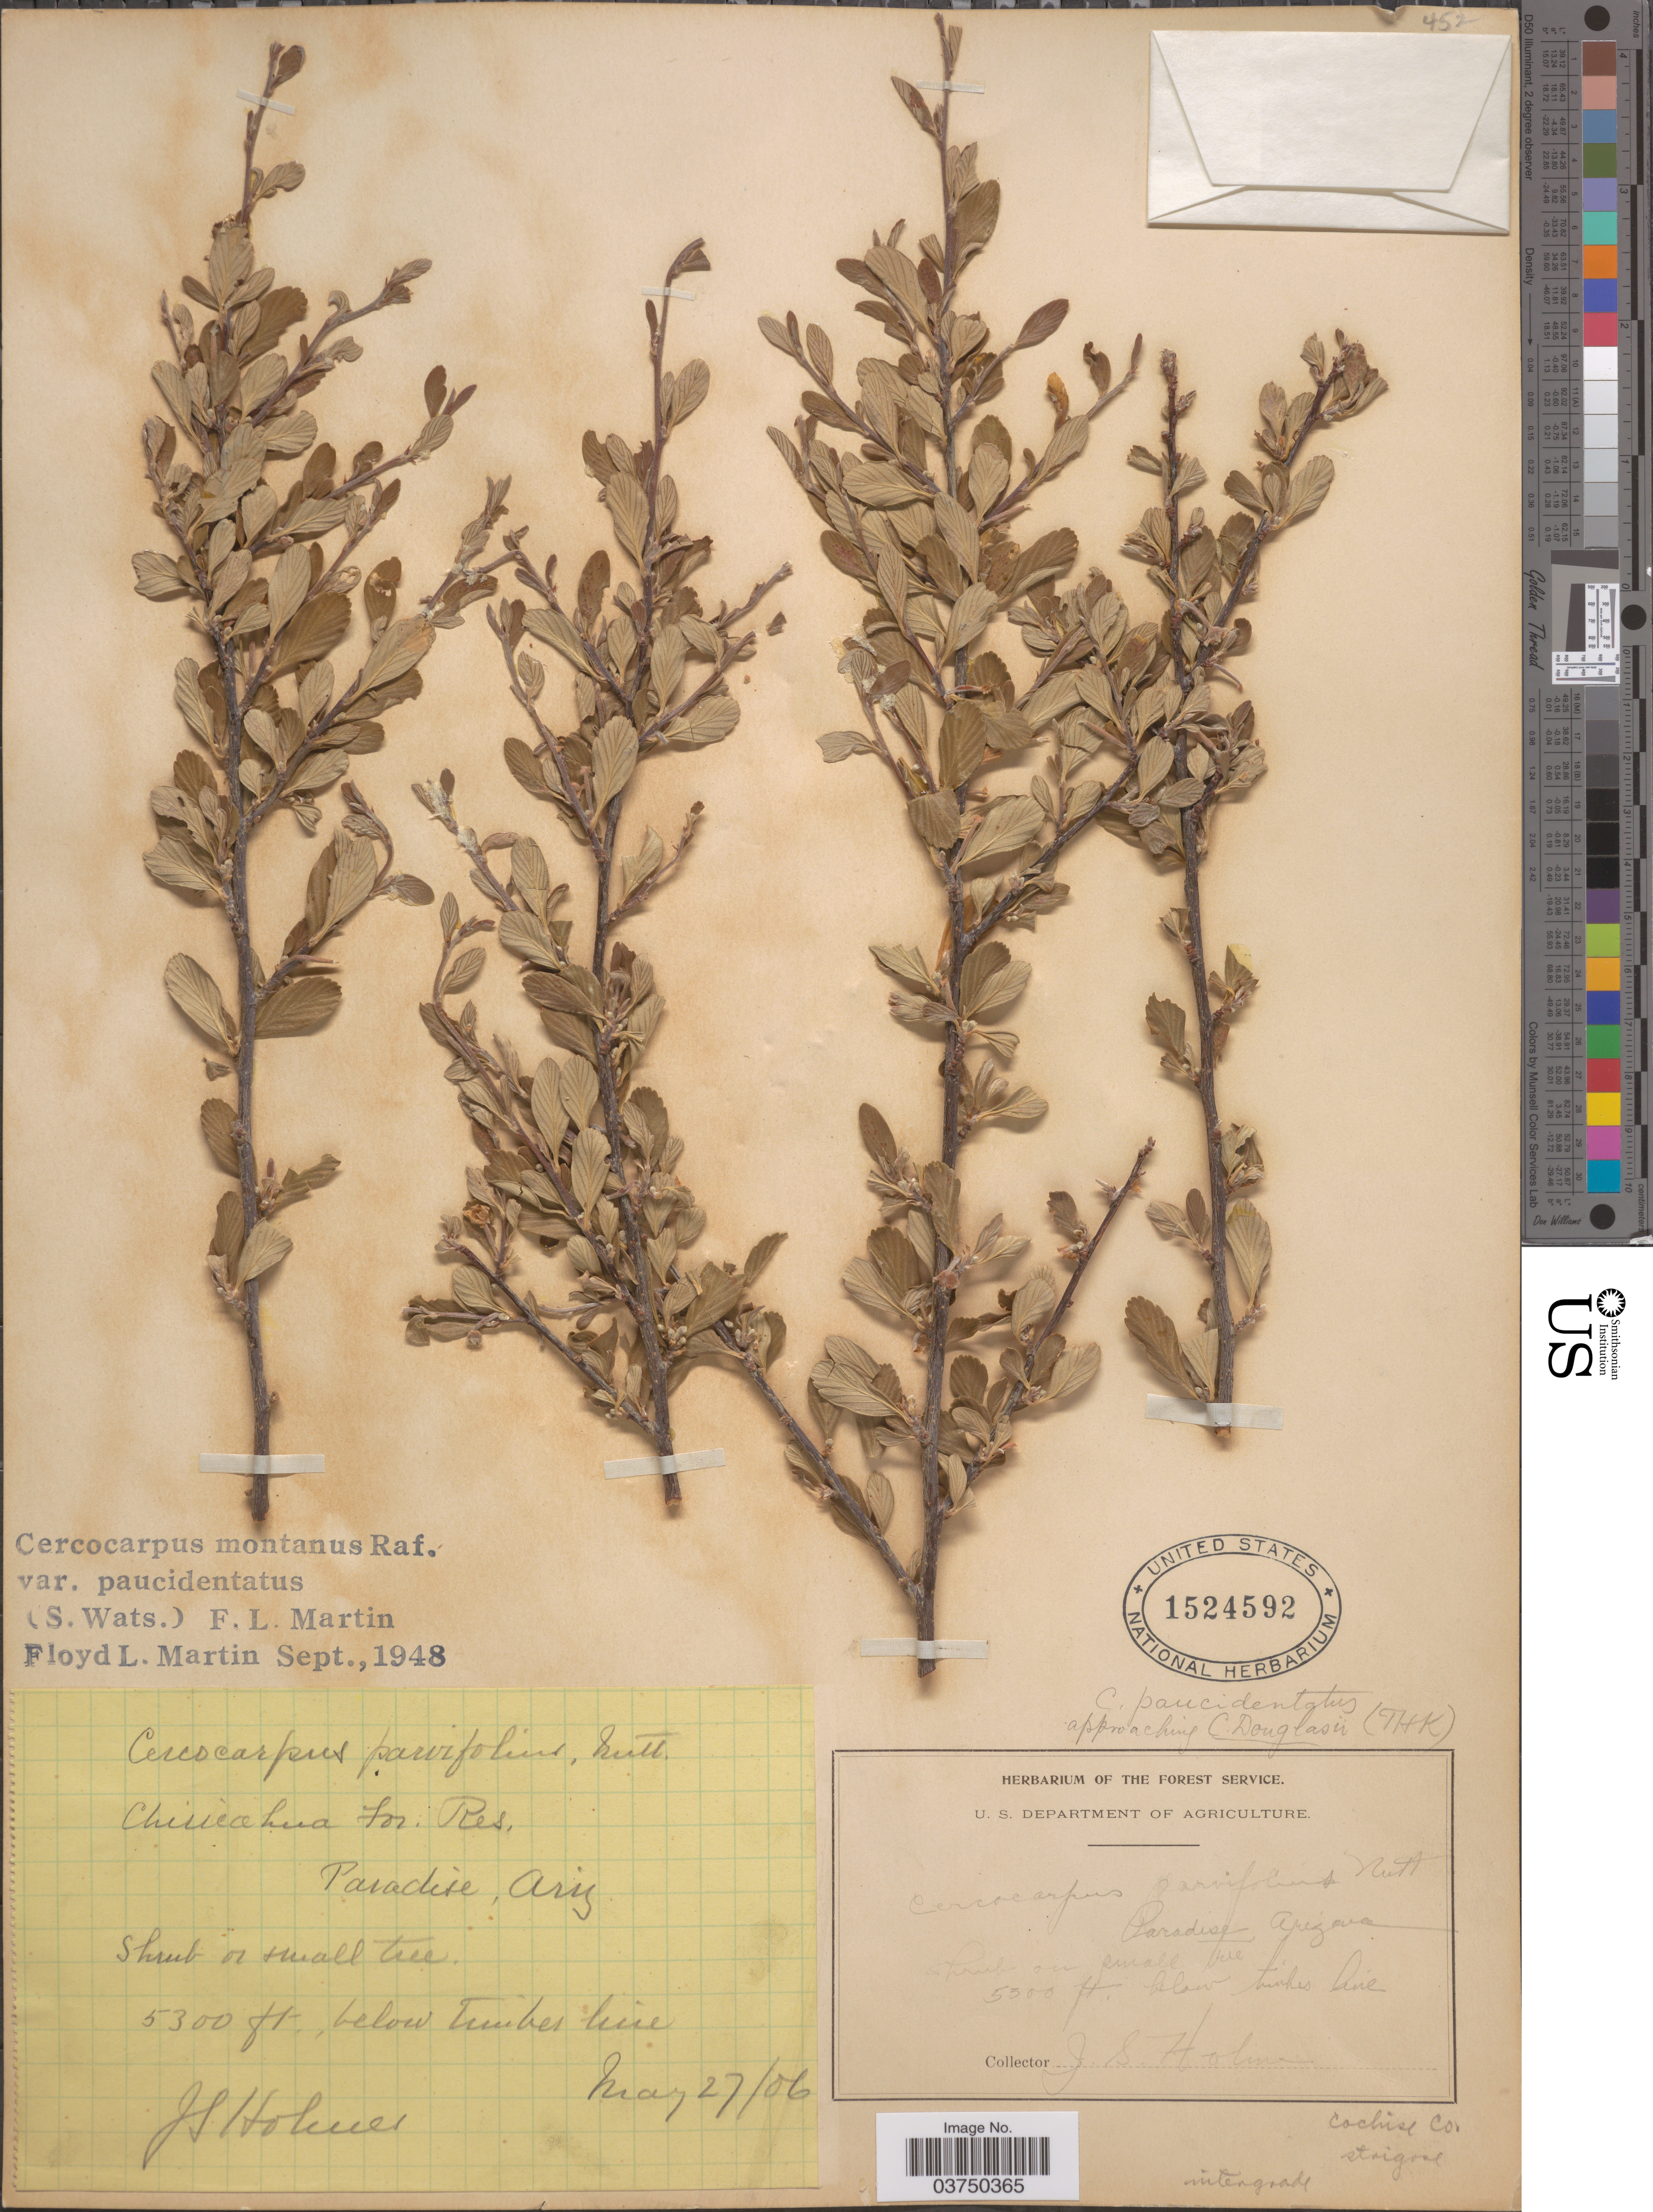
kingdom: Plantae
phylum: Tracheophyta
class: Magnoliopsida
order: Rosales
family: Rosaceae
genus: Cercocarpus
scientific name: Cercocarpus montanus var. paucidentatus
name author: (S. Watson) F.L. Martin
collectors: J. Holmes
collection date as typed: Transcribed d/m/y: 27/5/6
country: United States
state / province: Arizona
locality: Chiricahua For. Res. Paradise. Cochise Co.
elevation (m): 1615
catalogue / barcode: US 1524592